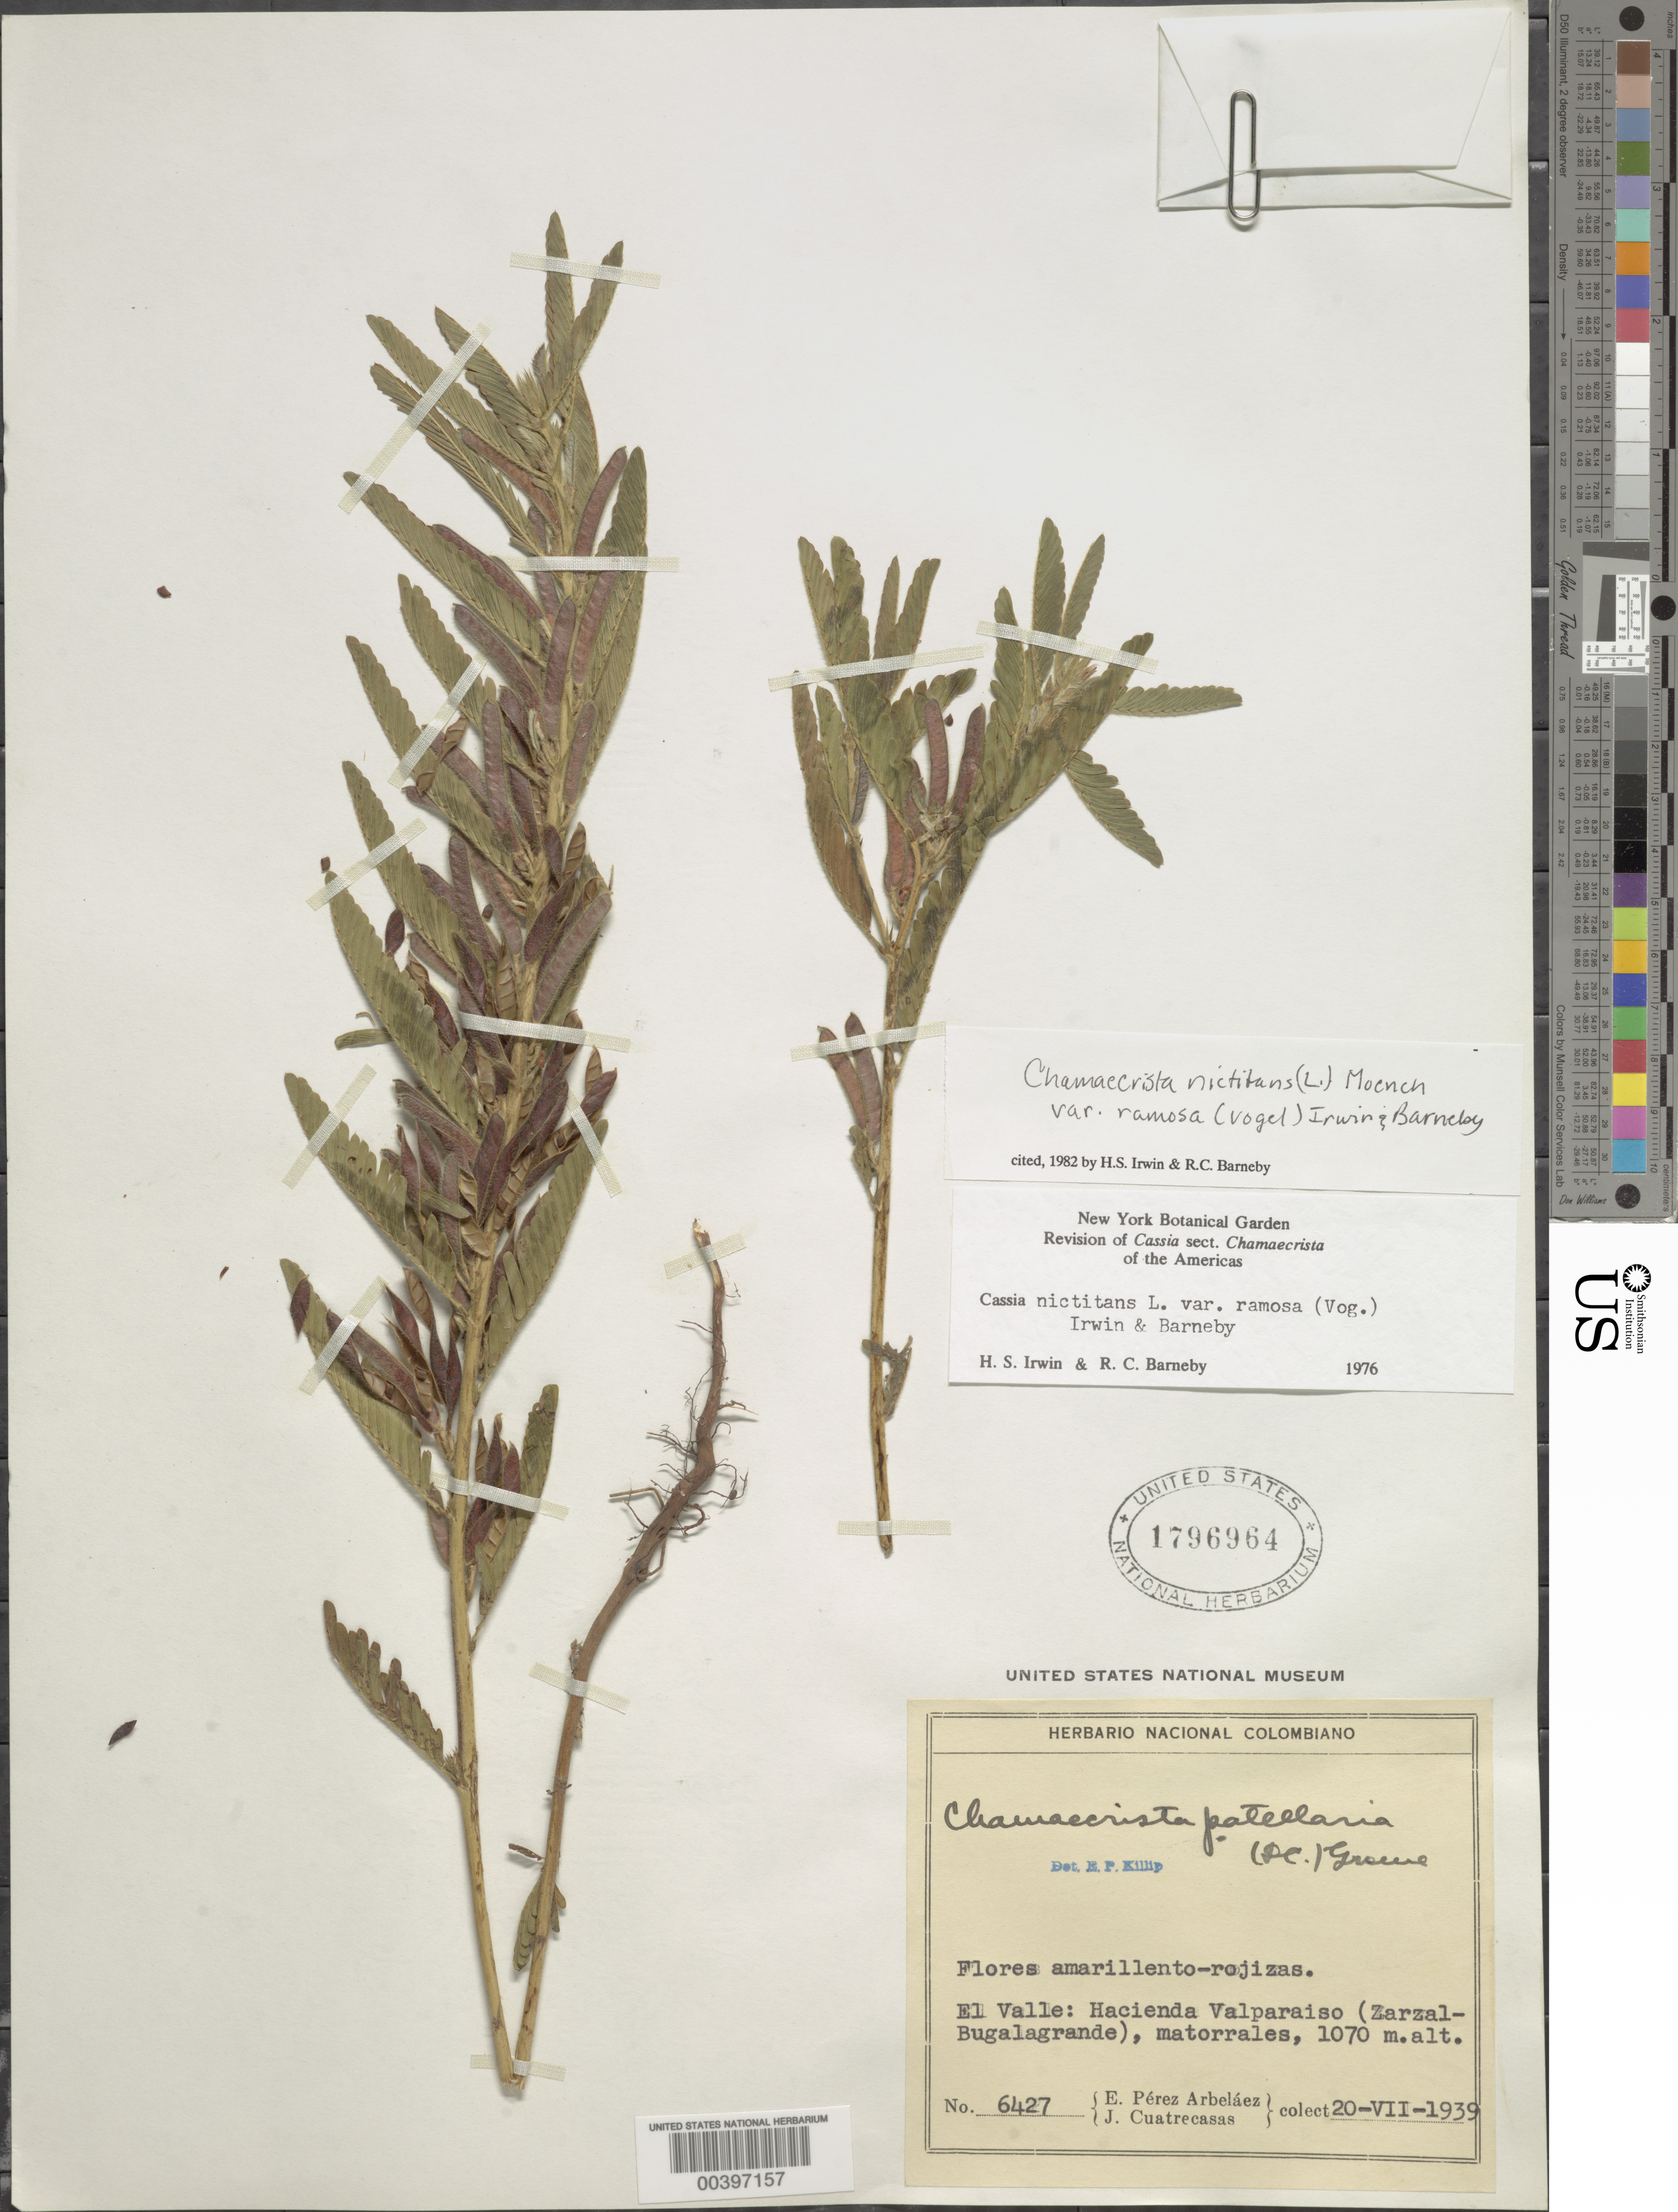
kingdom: Plantae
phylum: Tracheophyta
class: Magnoliopsida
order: Fabales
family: Fabaceae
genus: Chamaecrista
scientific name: Chamaecrista nictitans var. ramosa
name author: (Vogel) H.S. Irwin & Barneby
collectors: E. Pérez Arbeláez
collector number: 6427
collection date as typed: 20 Jul 1939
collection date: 1939-07-20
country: Colombia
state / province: Valle del Cauca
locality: Hacienda Valparaiso (Zarzal-Bugla Grande)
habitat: Matorrales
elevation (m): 1070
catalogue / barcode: US 1796964